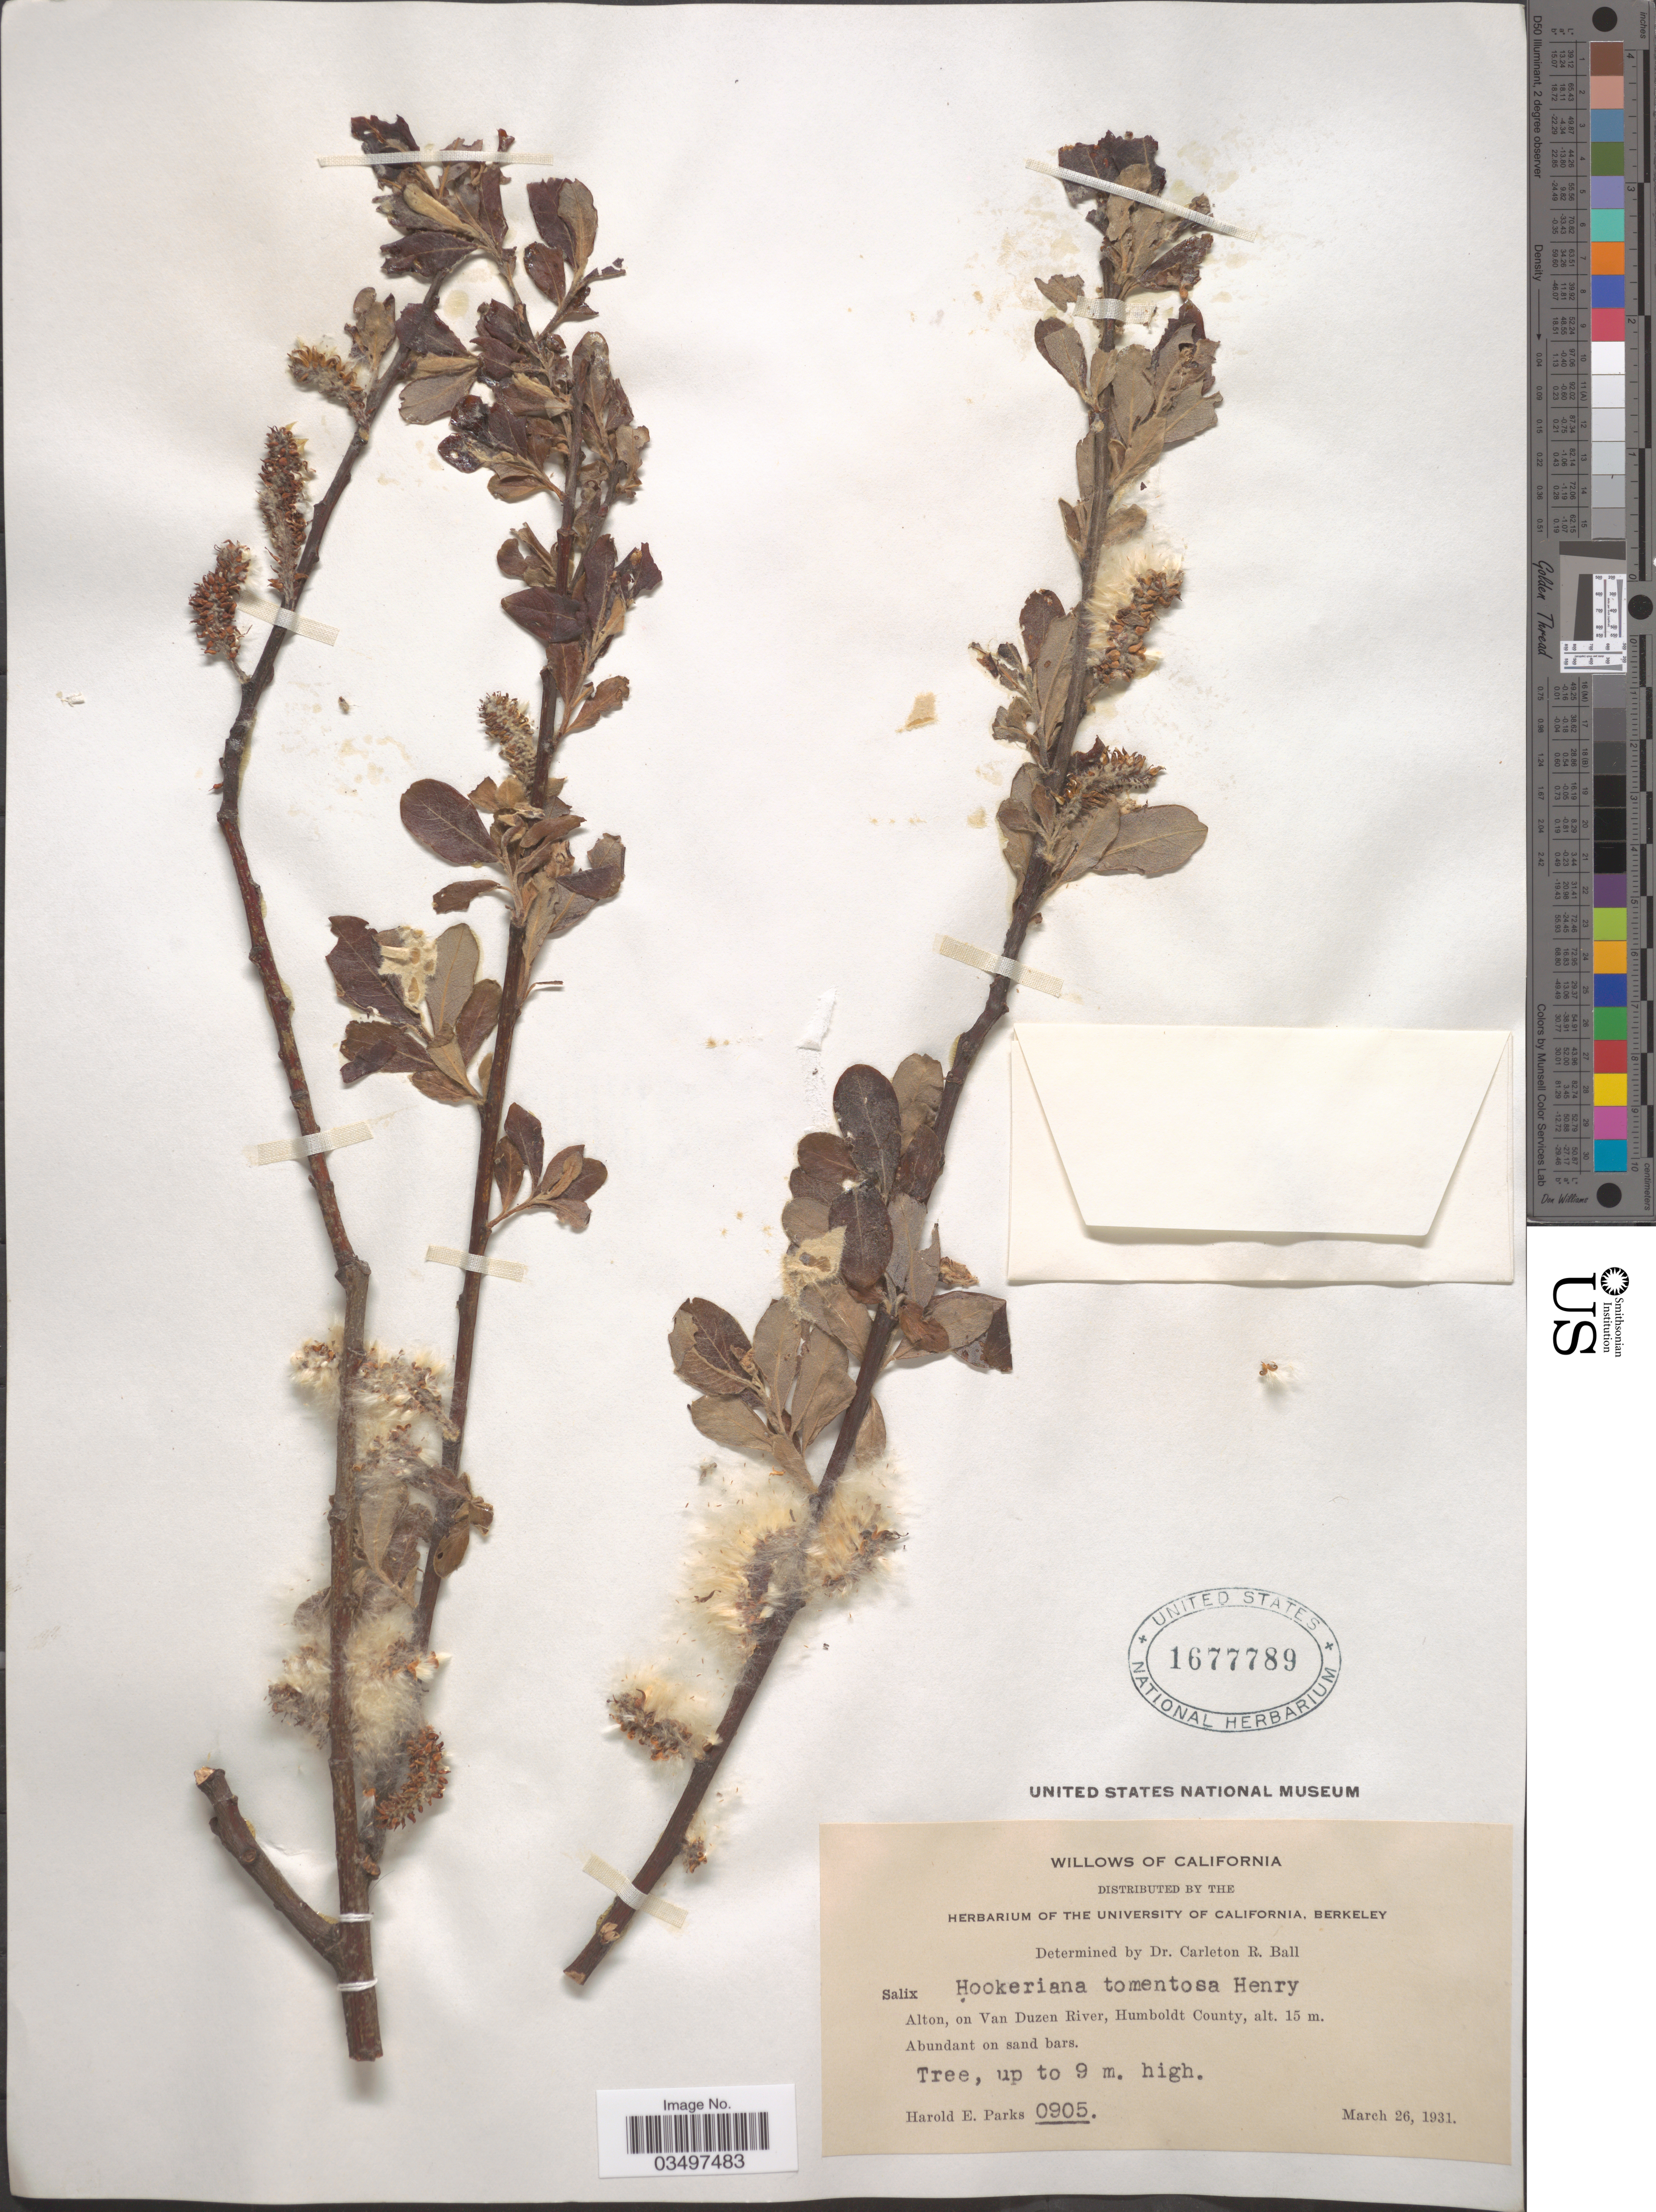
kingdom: Plantae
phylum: Tracheophyta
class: Magnoliopsida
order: Malpighiales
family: Salicaceae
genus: Salix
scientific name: Salix hookeriana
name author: Barratt ex Hook.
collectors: H. E. Parks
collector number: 0905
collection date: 1931-03-26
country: United States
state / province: California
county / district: Humboldt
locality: Alton, on Van Duzen River, Humboldt County.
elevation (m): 15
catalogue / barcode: US 1677789